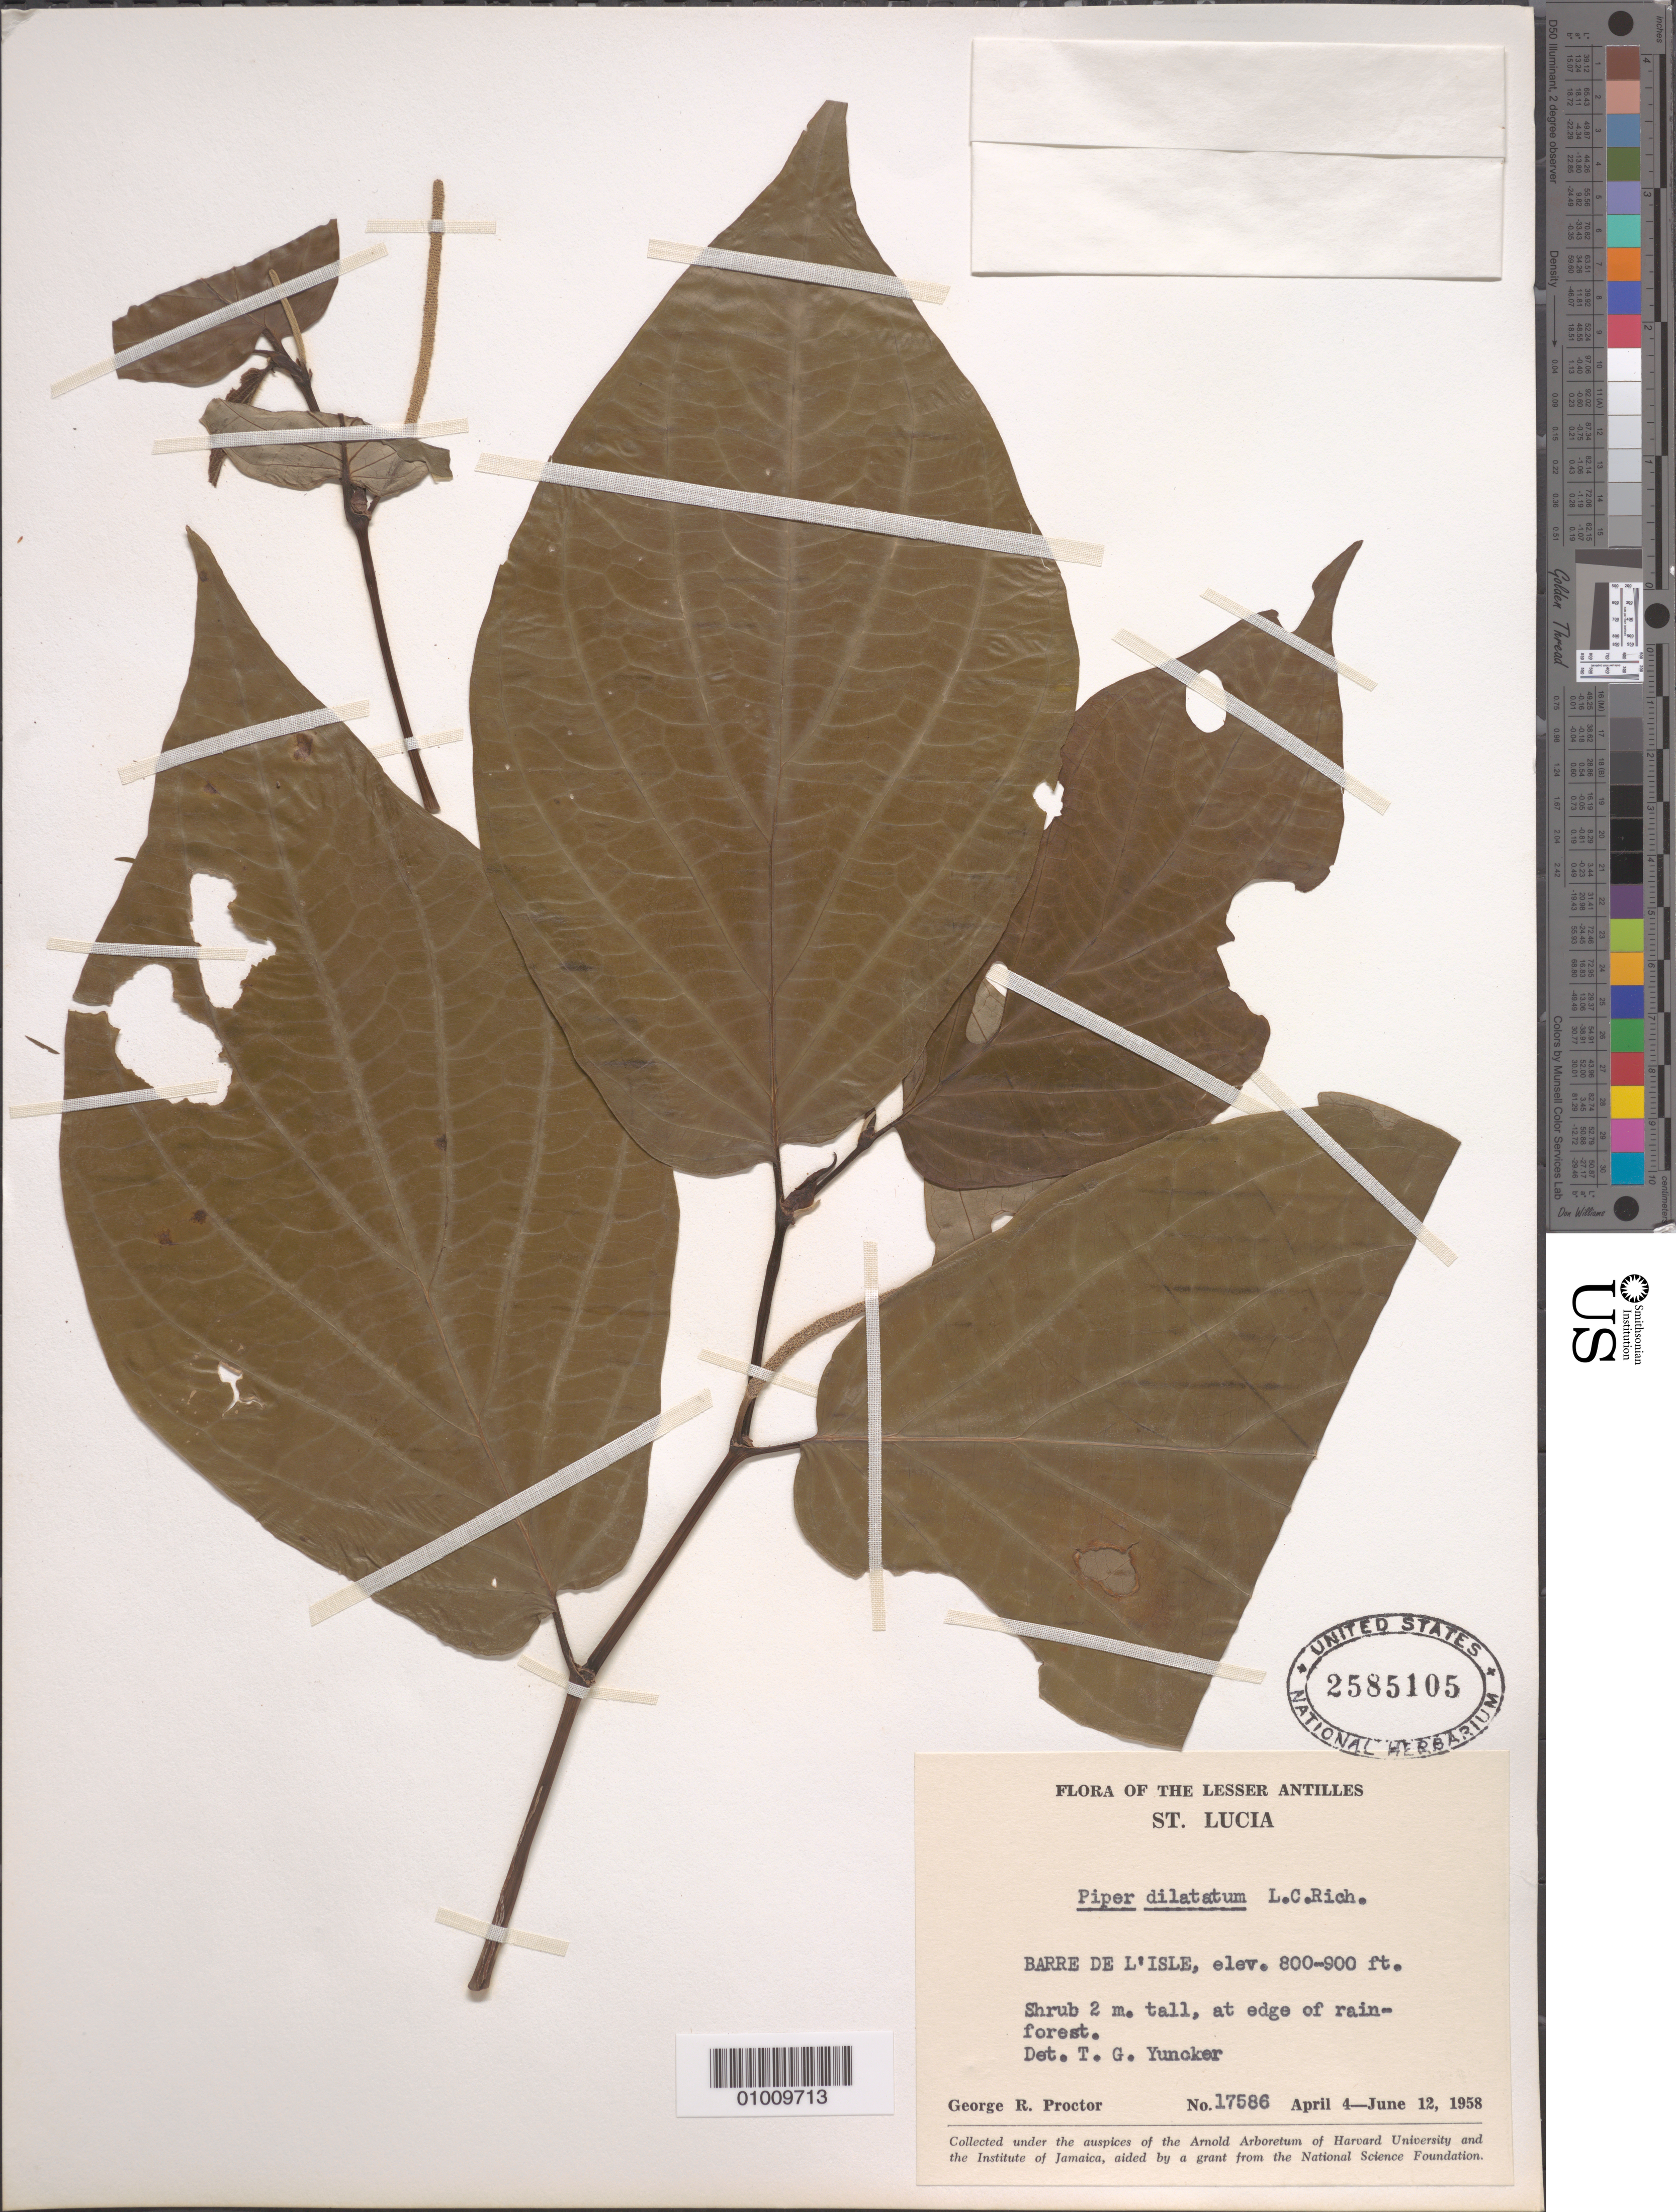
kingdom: Plantae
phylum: Tracheophyta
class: Magnoliopsida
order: Piperales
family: Piperaceae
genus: Piper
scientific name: Piper dilatatum var. dilatatum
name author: Rich.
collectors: G. R. Proctor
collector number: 17586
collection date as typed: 04 Apr 1958 to 12 Jun 1958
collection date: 1958-04-04/1958-06-12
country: St. Lucia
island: St. Lucia I.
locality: Barre de L'Isle at the edge of rainforest.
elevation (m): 244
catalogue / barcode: US 2585105